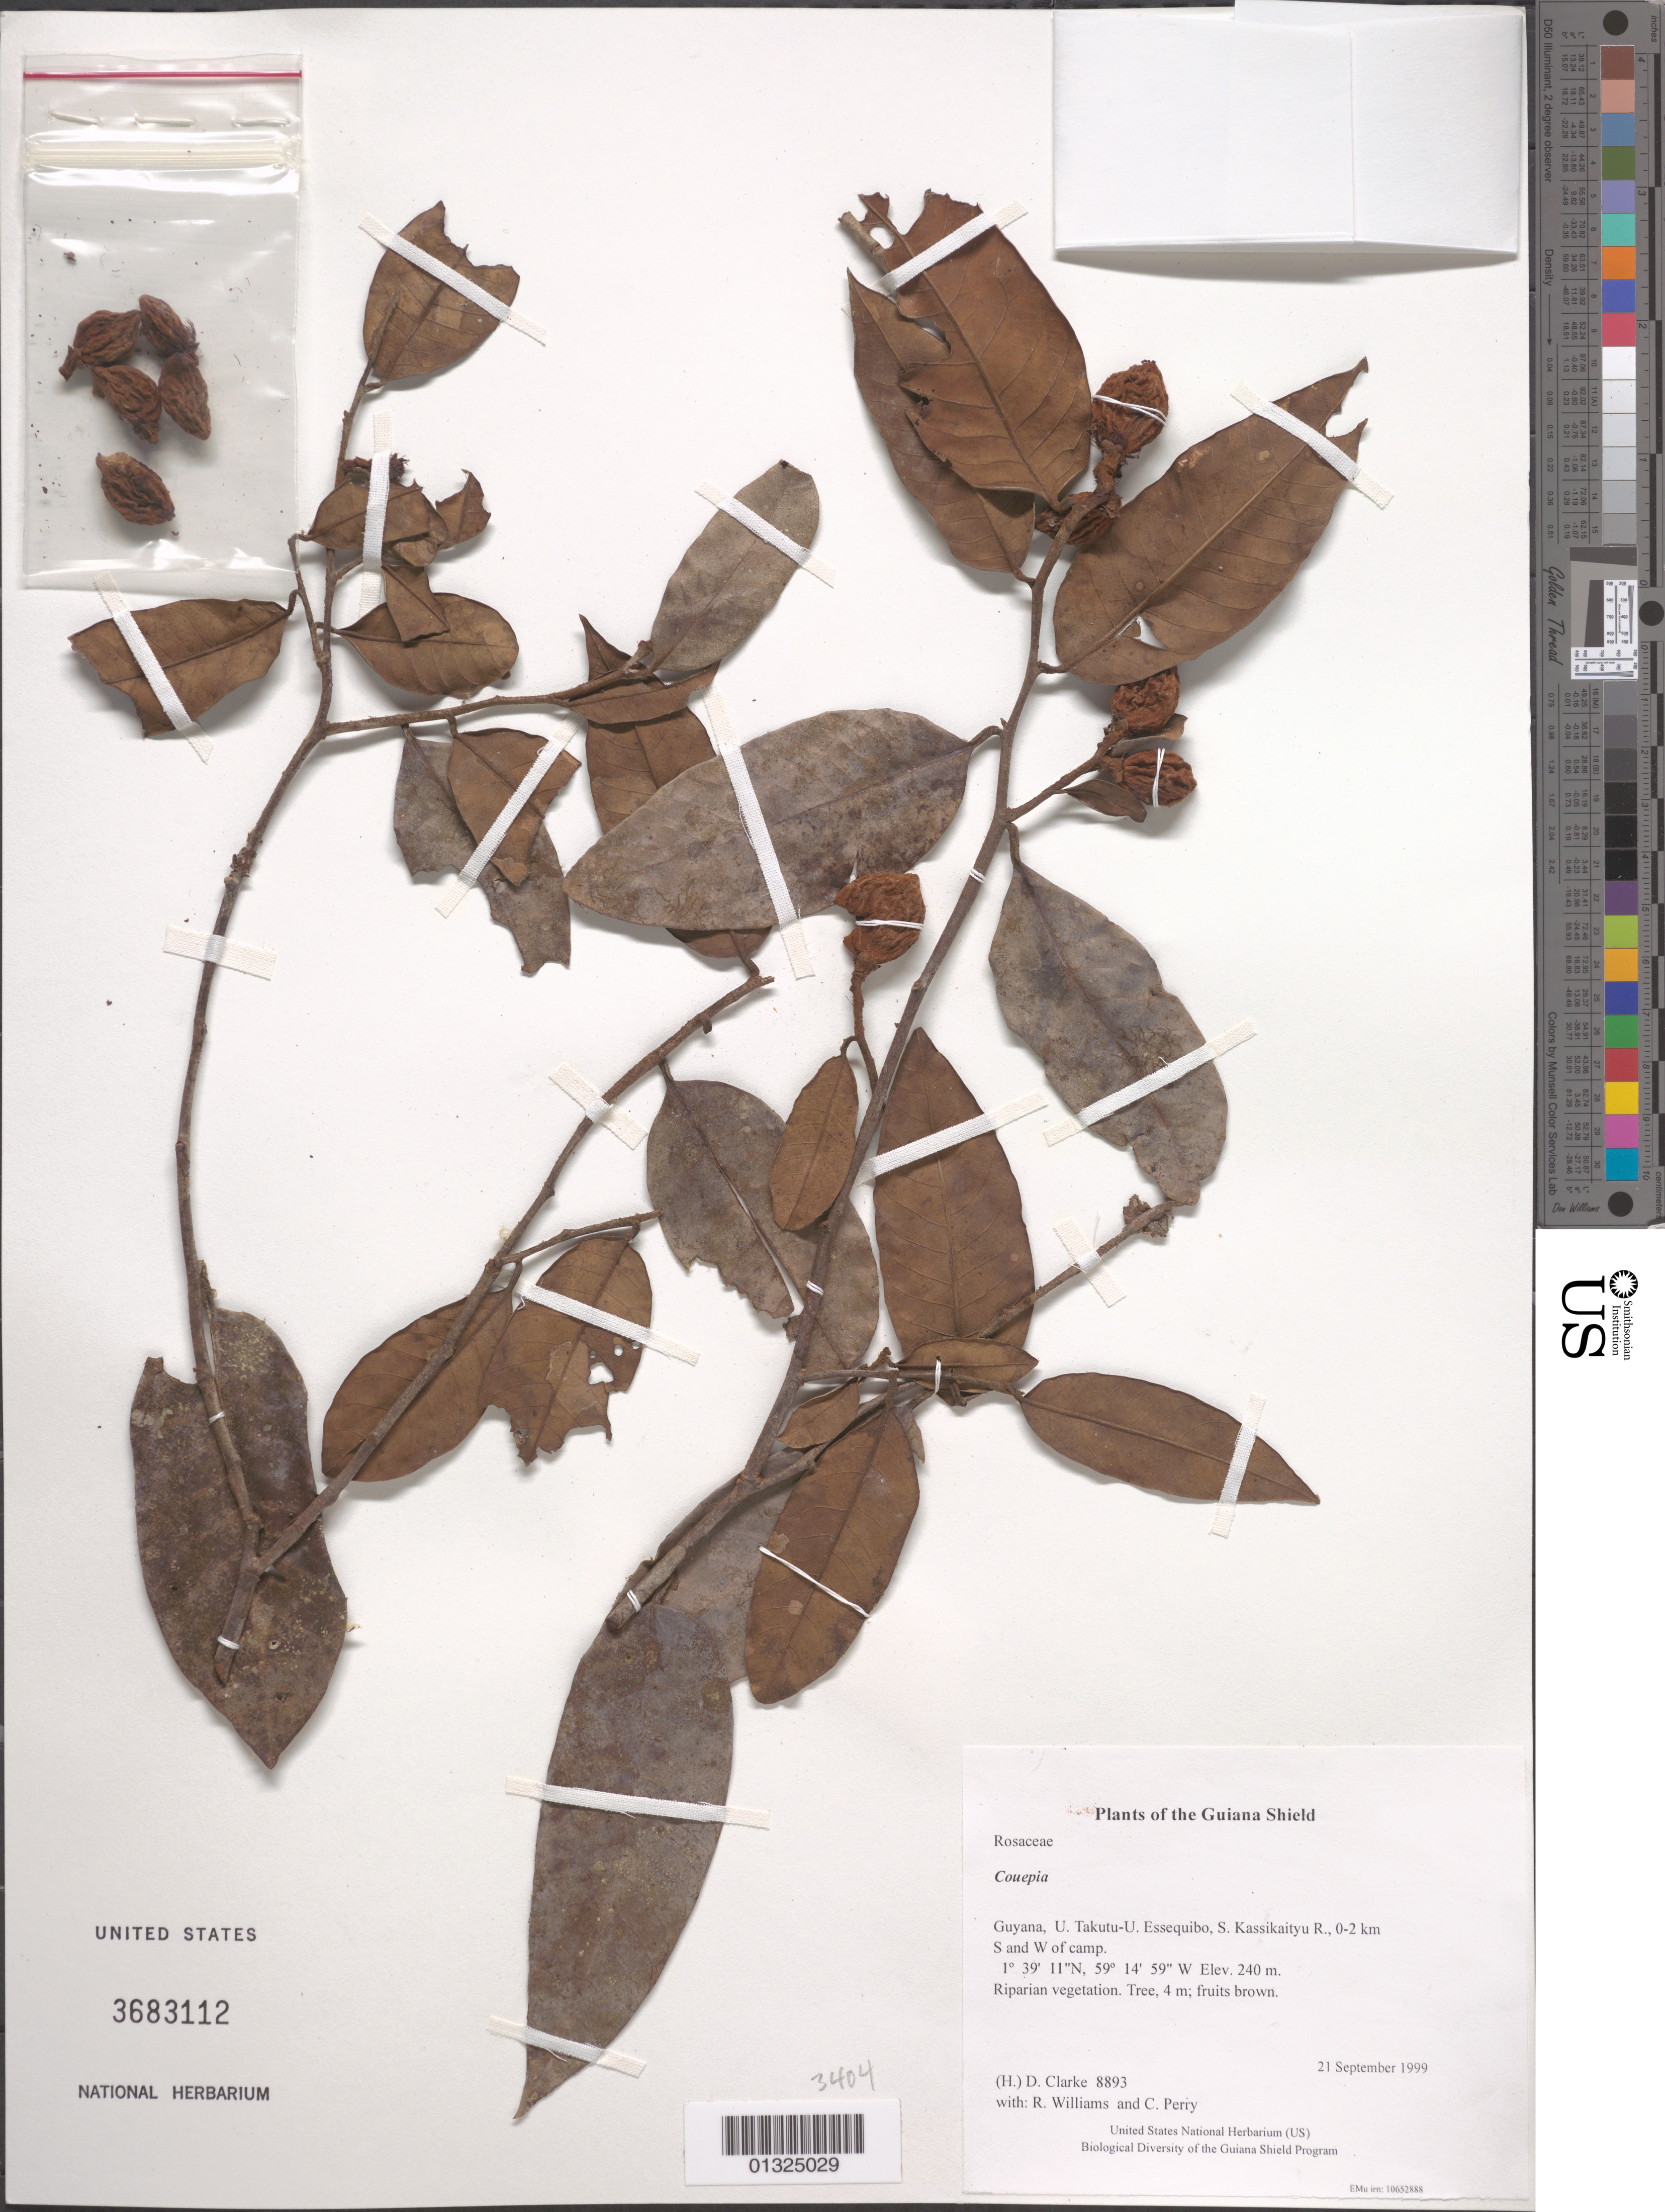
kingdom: Plantae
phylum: Tracheophyta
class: Magnoliopsida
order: Malpighiales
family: Chrysobalanaceae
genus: Couepia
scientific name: Couepia sp.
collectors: H. D. Clarke, R. Williams & C. Perry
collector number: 8893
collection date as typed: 21 September 1999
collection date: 1999-09-21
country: Guyana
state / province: U. Takutu-U. Essequibo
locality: S. Kassikaityu R., 0-2 km S and W of camp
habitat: Riparian vegetation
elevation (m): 240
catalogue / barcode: US 3683112